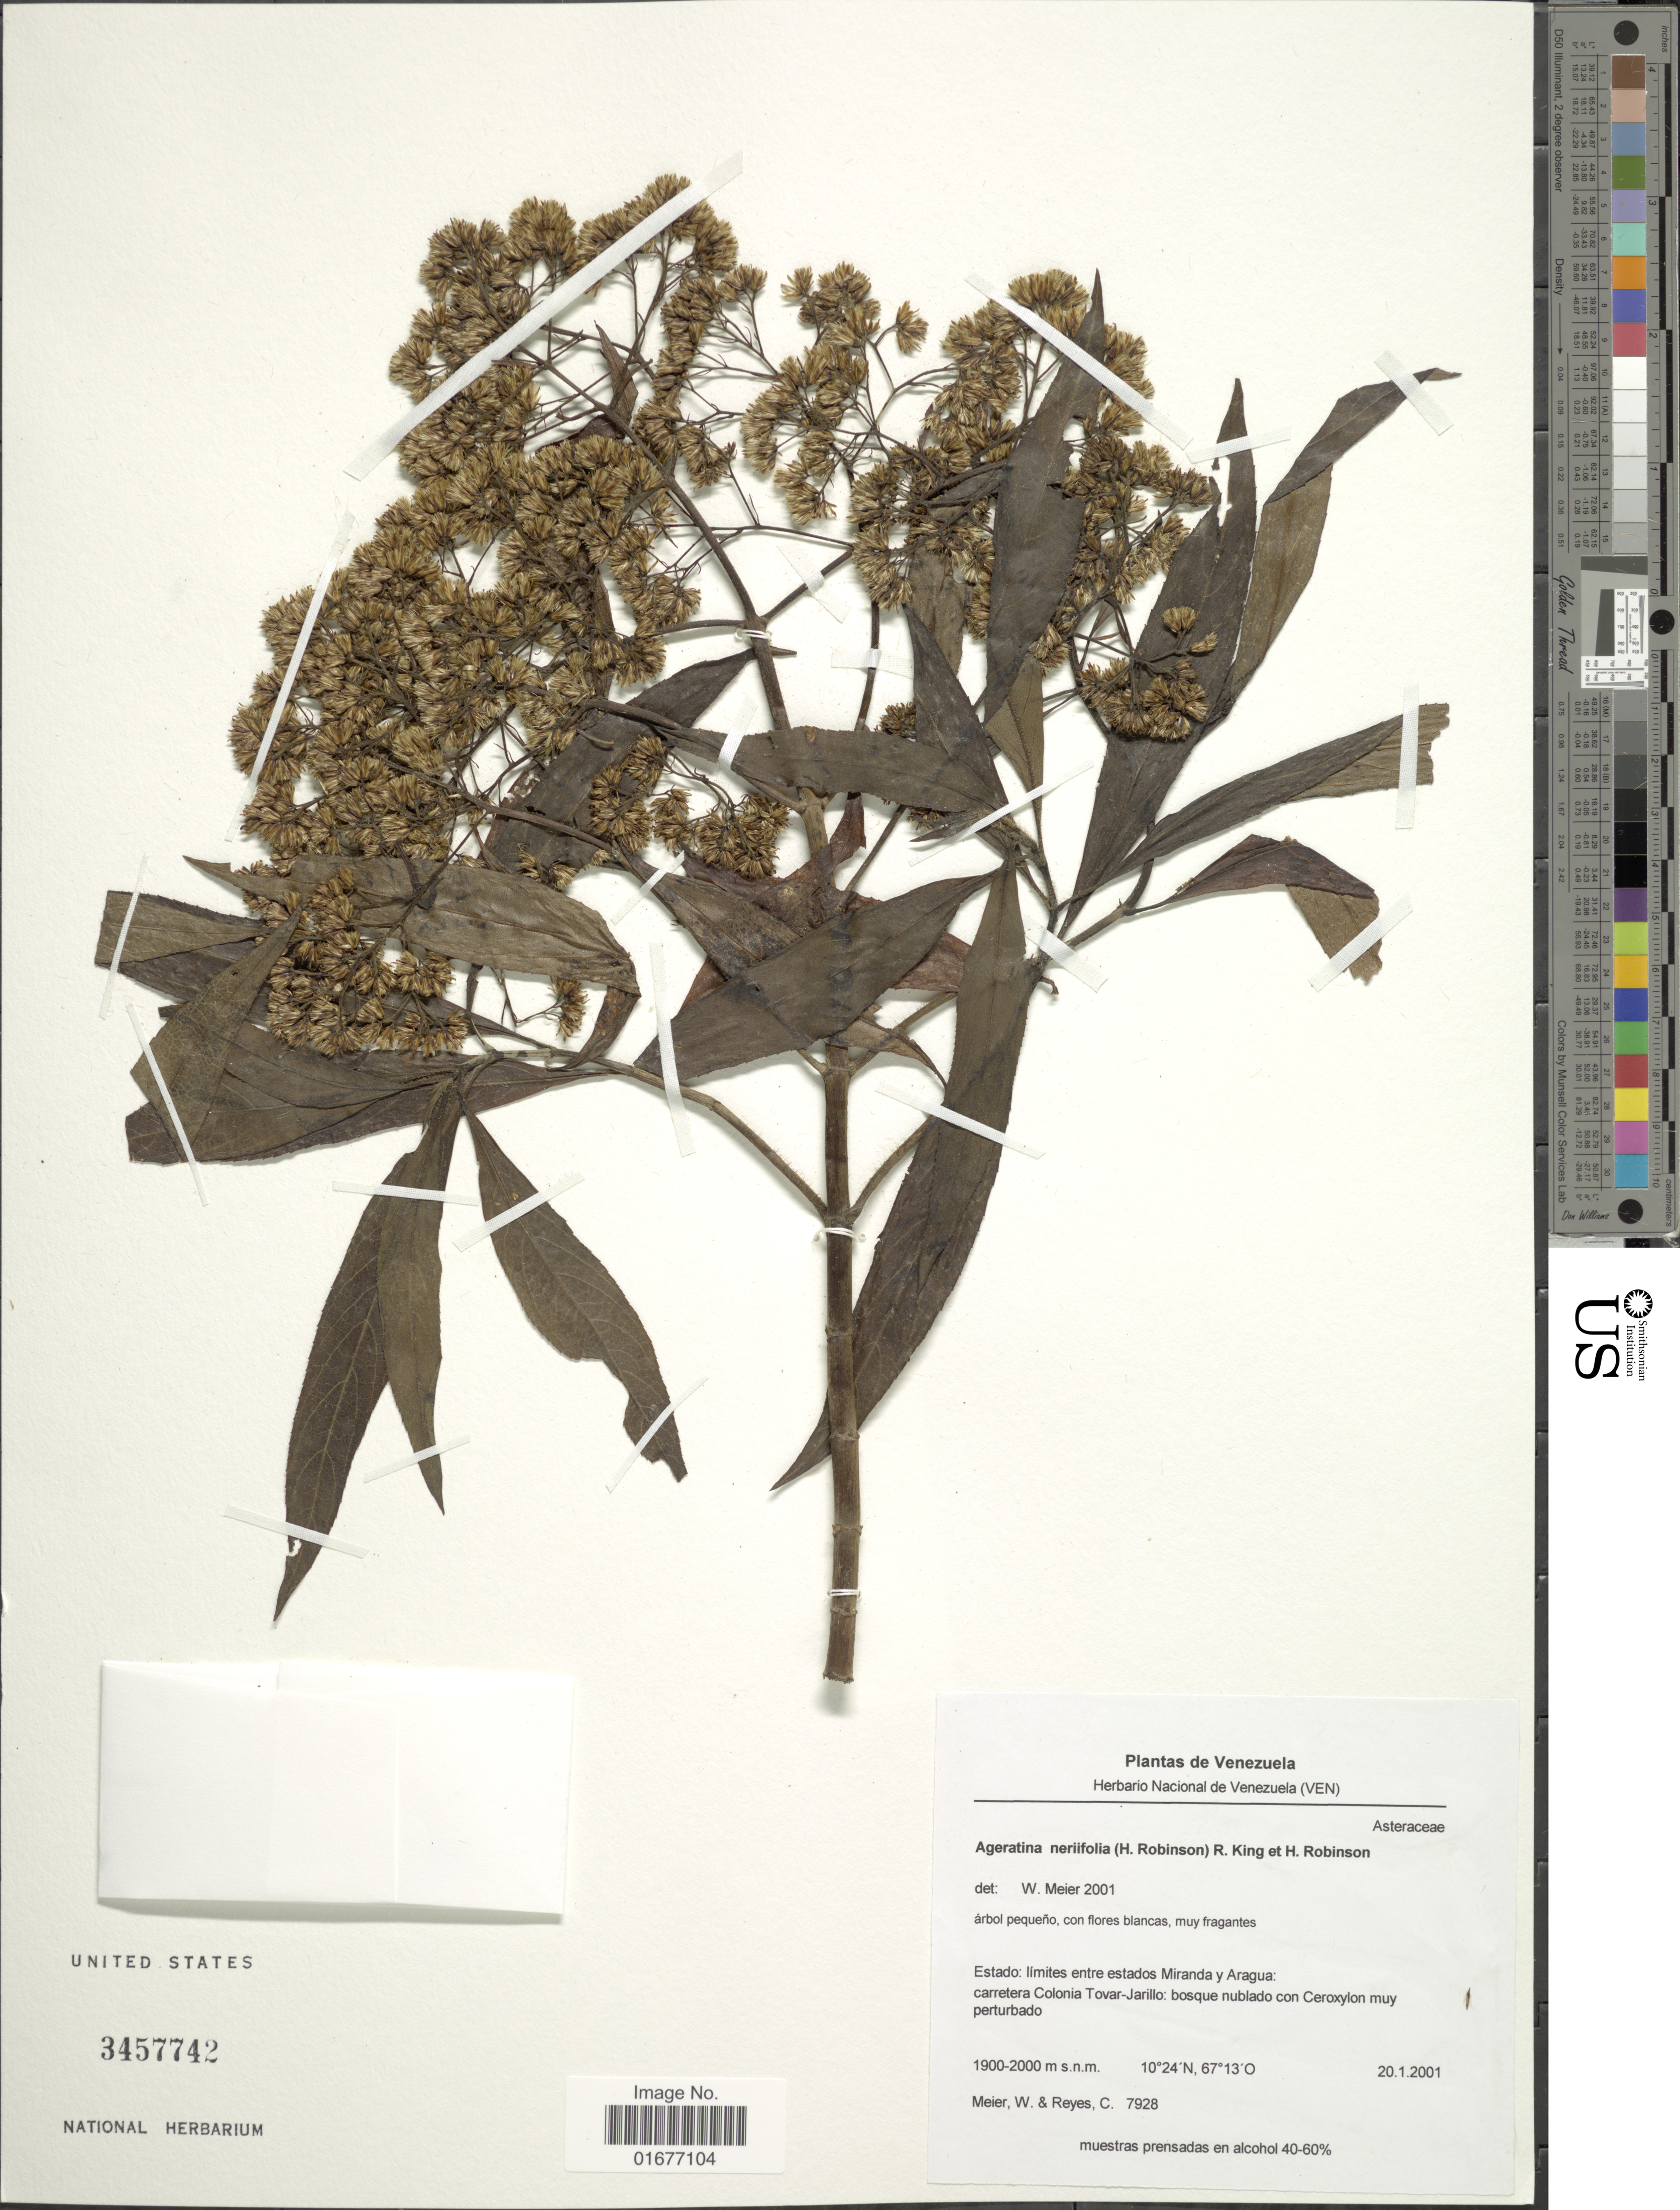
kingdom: Plantae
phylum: Tracheophyta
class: Magnoliopsida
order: Asterales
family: Asteraceae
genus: Ageratina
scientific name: Ageratina neriifolia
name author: (B.L. Rob.) R.M. King & H. Rob.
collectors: W. Meier & C. Reyes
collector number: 7928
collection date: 2001-01-20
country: Venezuela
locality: Estado: limites entre estados Miranda Y Aragua: carretera Colonia Tovar-Jarillo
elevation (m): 1900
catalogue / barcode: US 3457742